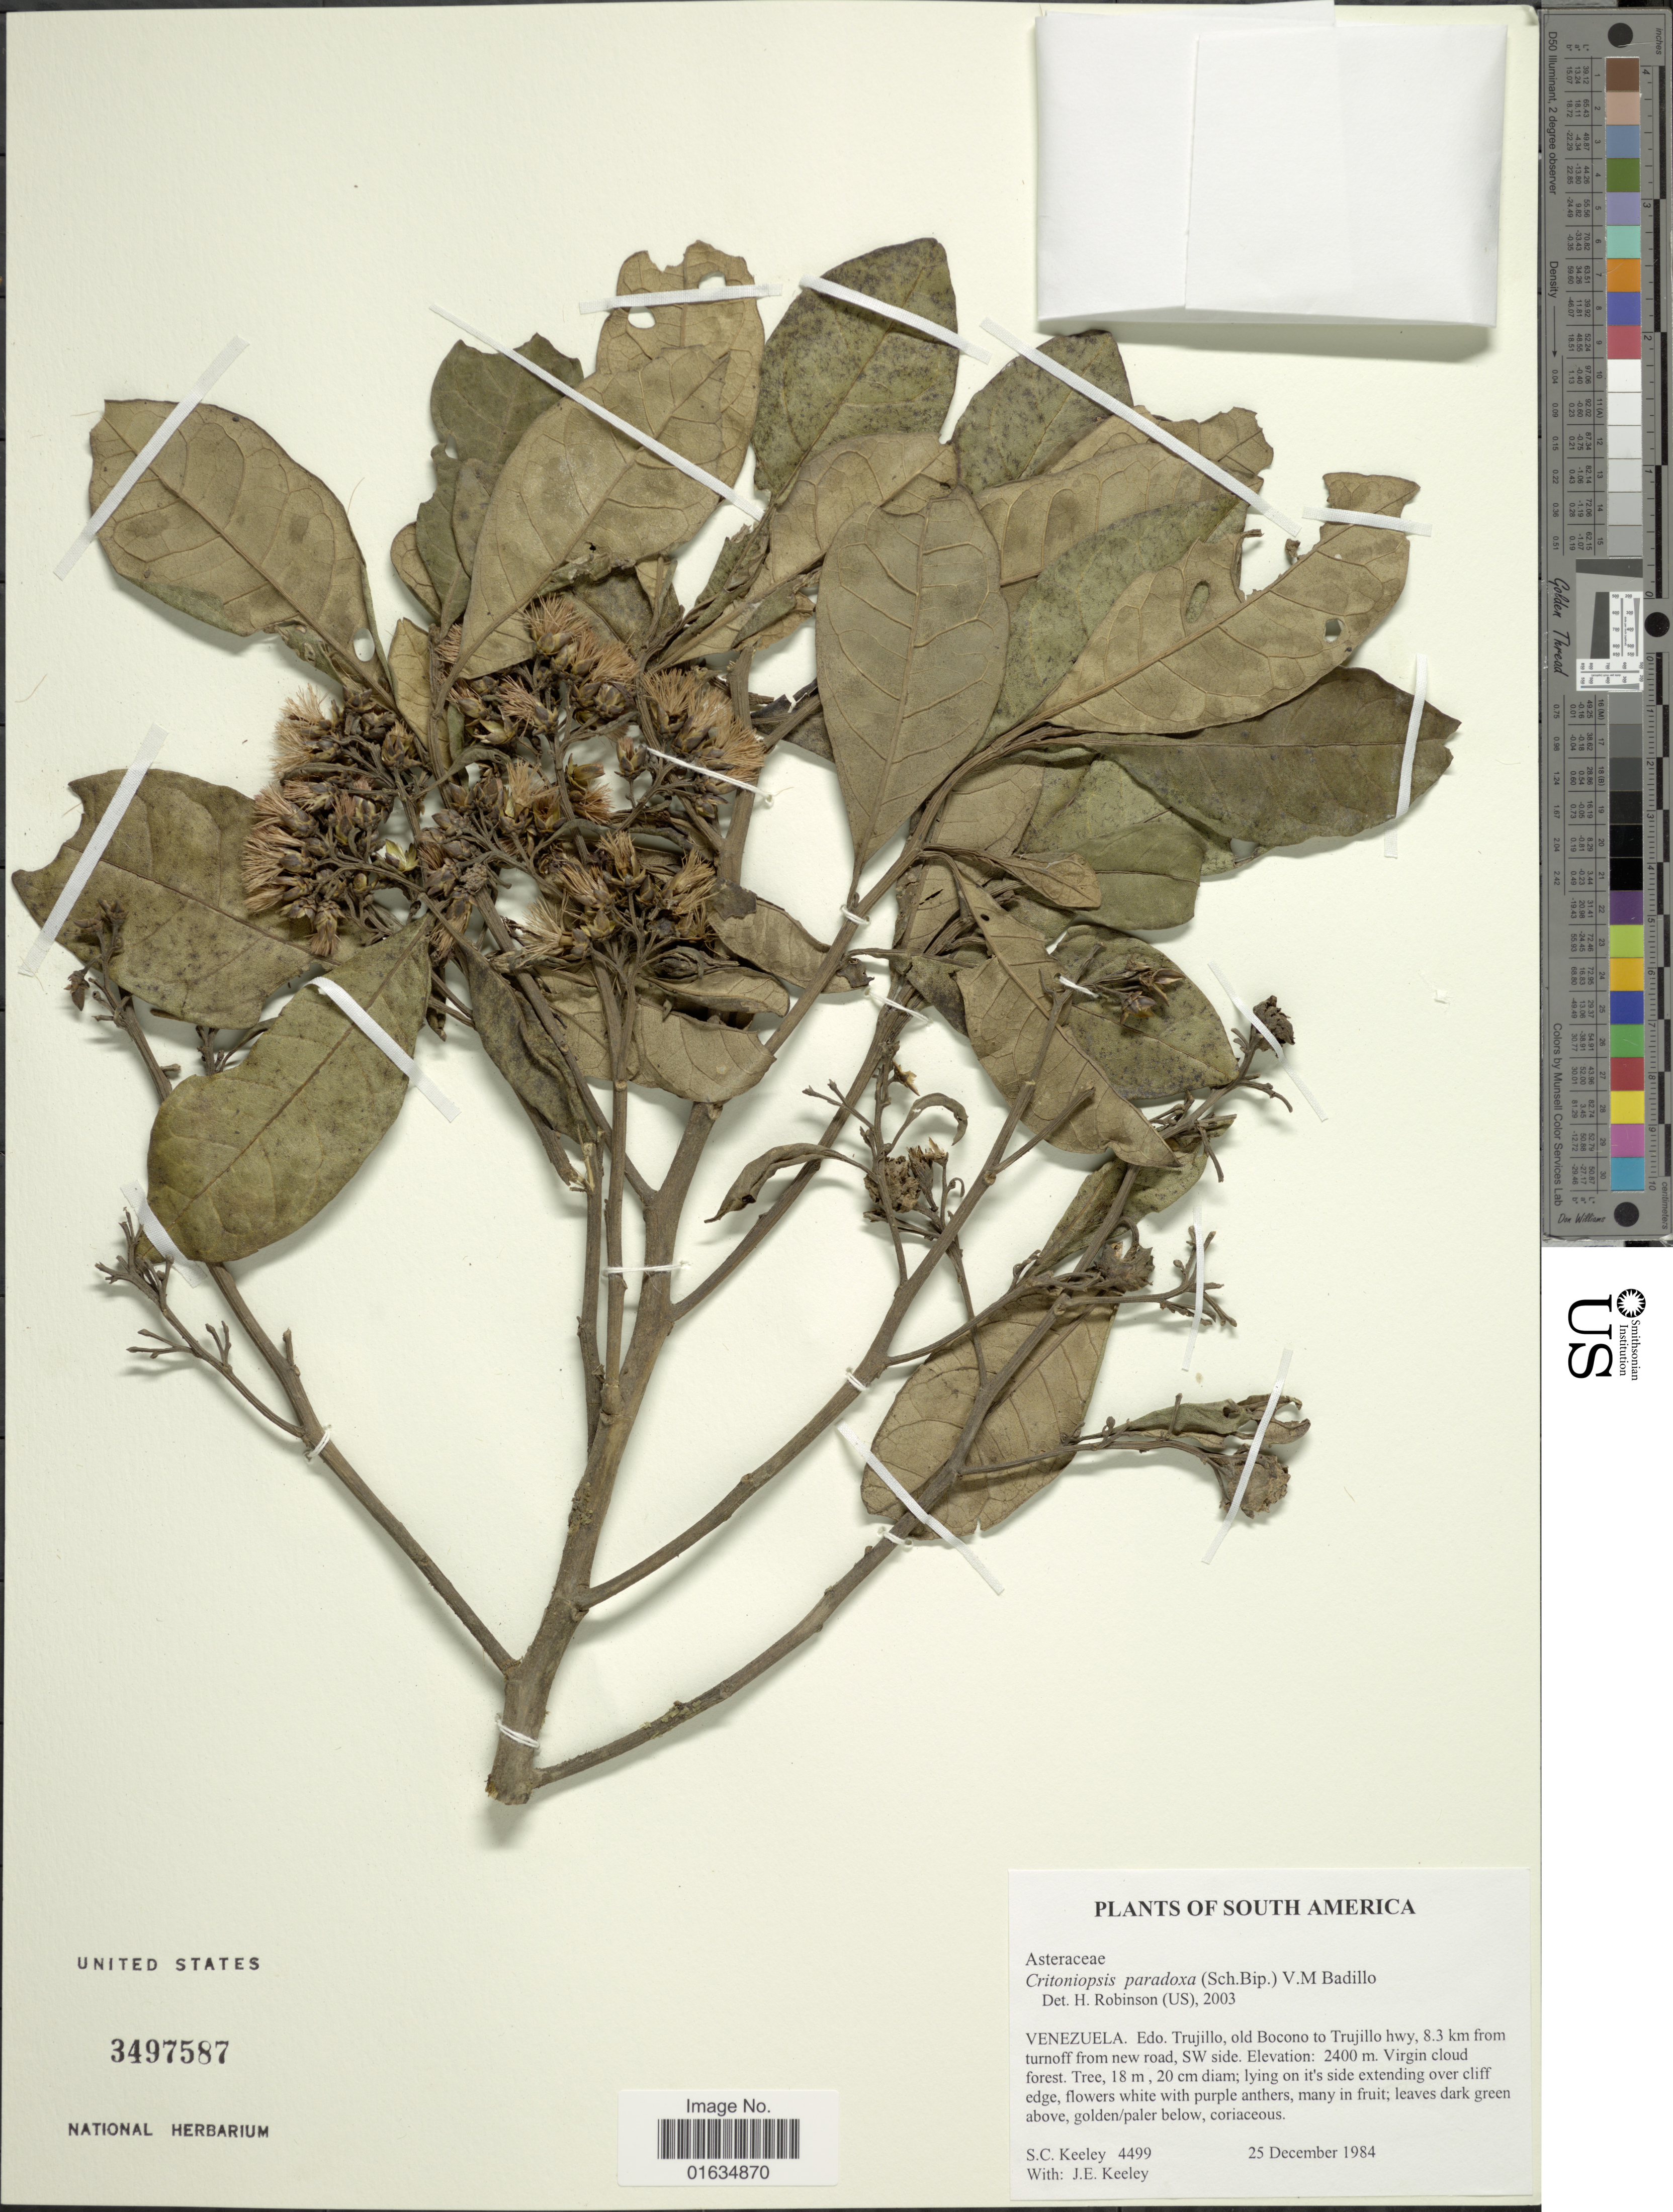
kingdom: Plantae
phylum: Tracheophyta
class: Magnoliopsida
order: Asterales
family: Asteraceae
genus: Tephrothamnus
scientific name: Tephrothamnus paradoxa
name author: Sch. Bip.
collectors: S. C. Keeley & J. E. Keeley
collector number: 4499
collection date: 1984-12-25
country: Venezuela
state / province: Trujillo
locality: Edo. Trujillo, old Bocono to Trujillo hwy, 8.3 km from turnoff from new road, SW side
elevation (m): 2400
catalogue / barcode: US 3497587